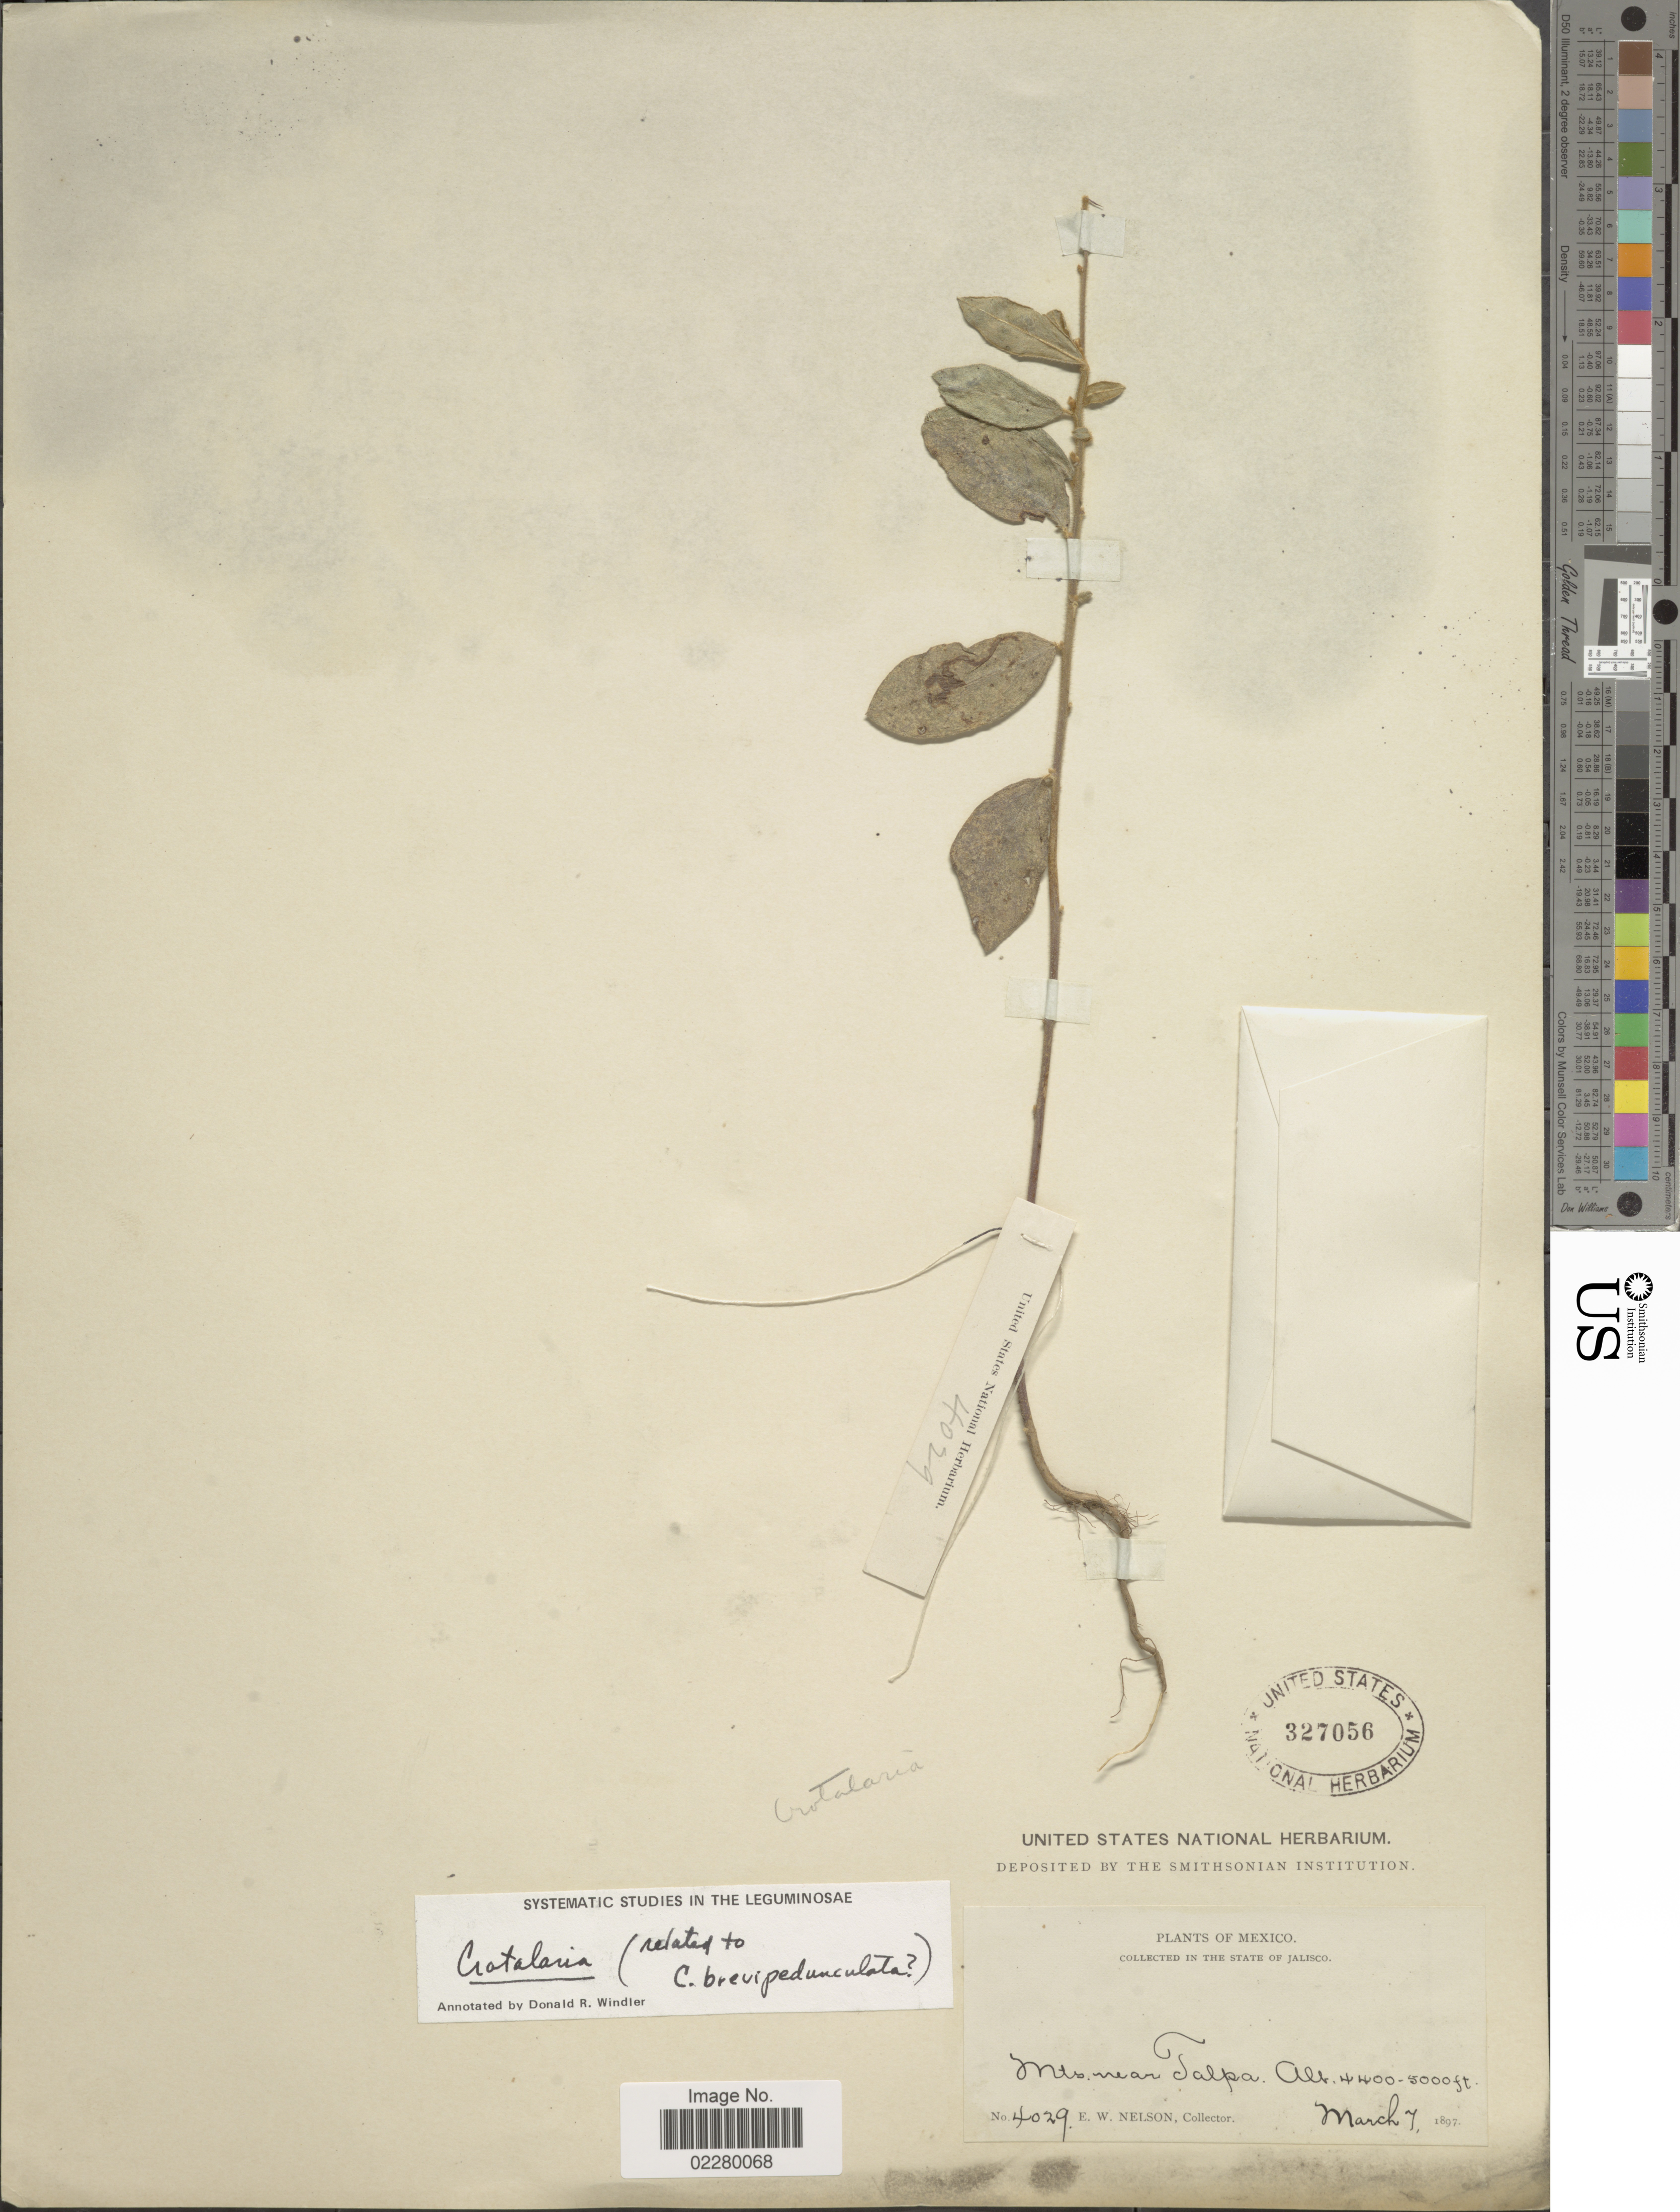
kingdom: Plantae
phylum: Tracheophyta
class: Magnoliopsida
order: Fabales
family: Fabaceae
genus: Crotalaria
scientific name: Crotalaria brevipedunculata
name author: Windler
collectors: E. W. Nelson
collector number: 4029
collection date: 1897-03-07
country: Mexico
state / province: Jalisco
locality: In the state of Jalisco. Mts. near Talpa.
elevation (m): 1341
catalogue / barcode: US 327056